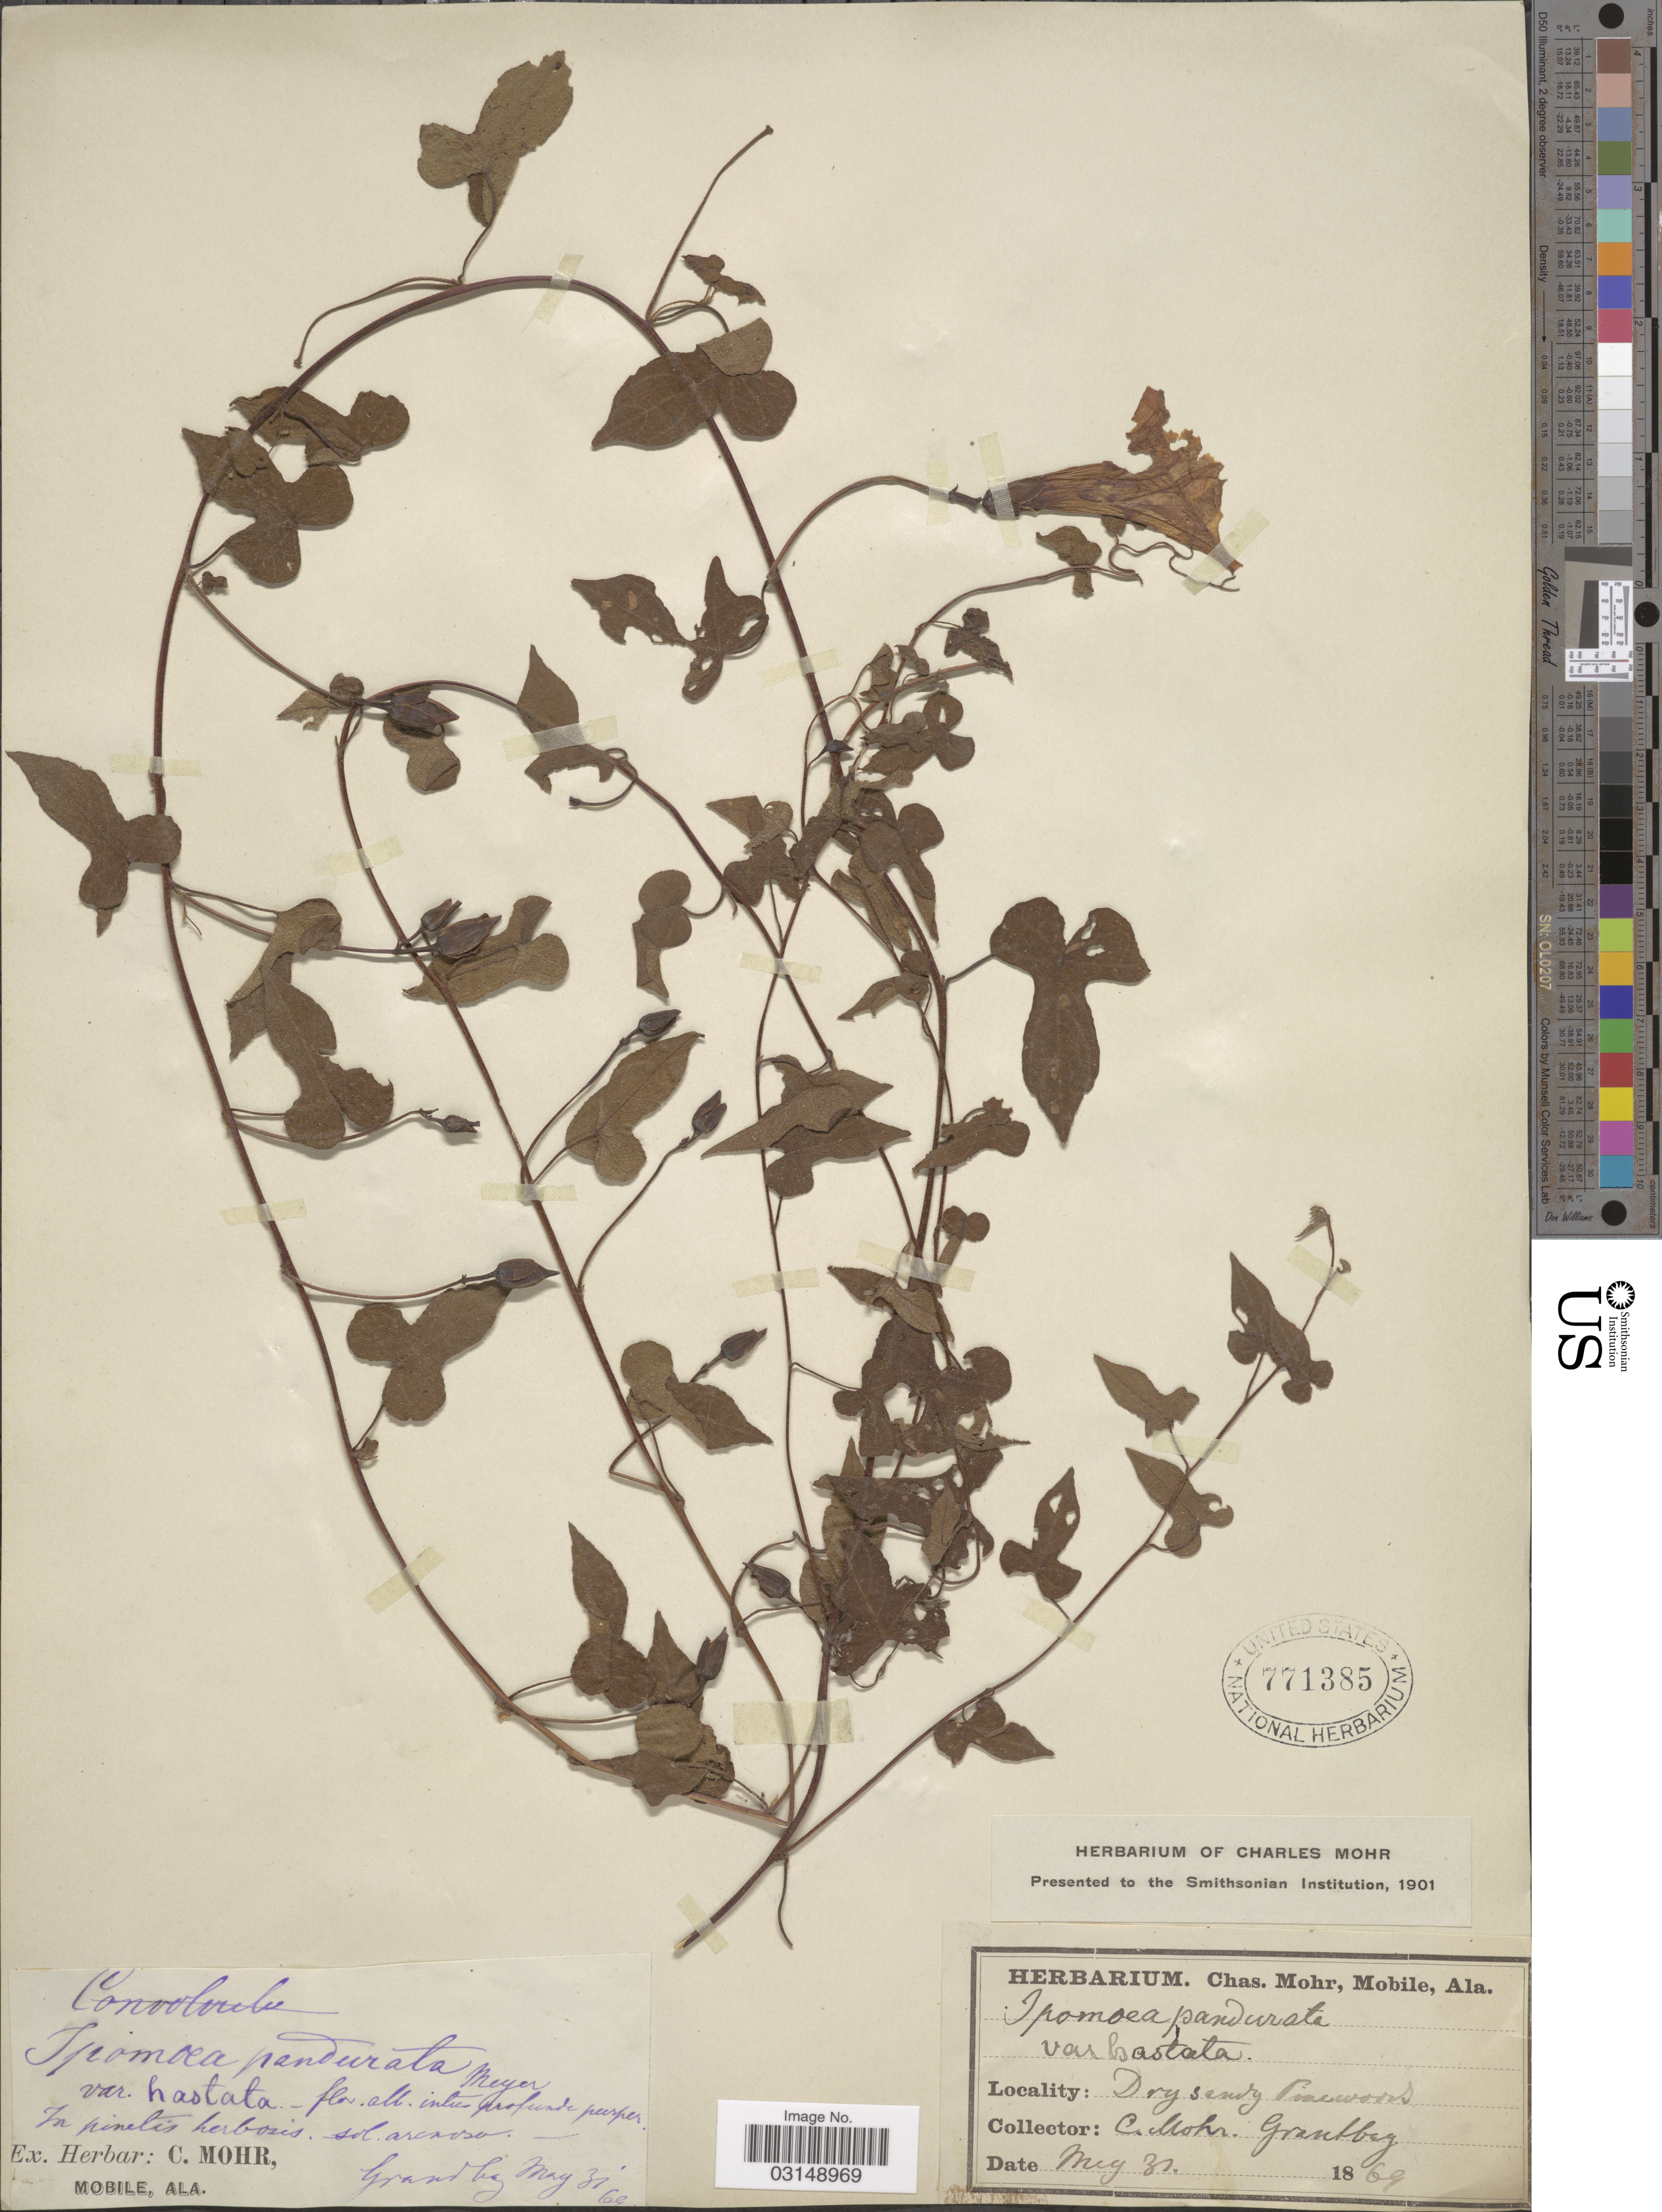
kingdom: Plantae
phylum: Tracheophyta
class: Magnoliopsida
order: Solanales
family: Convolvulaceae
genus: Ipomoea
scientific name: Ipomoea pandurata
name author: (L.) G. Mey.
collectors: Mohr, C. T. (herbarium)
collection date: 1869-05-31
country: United States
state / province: Alabama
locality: Grandbay.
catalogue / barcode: US 771385